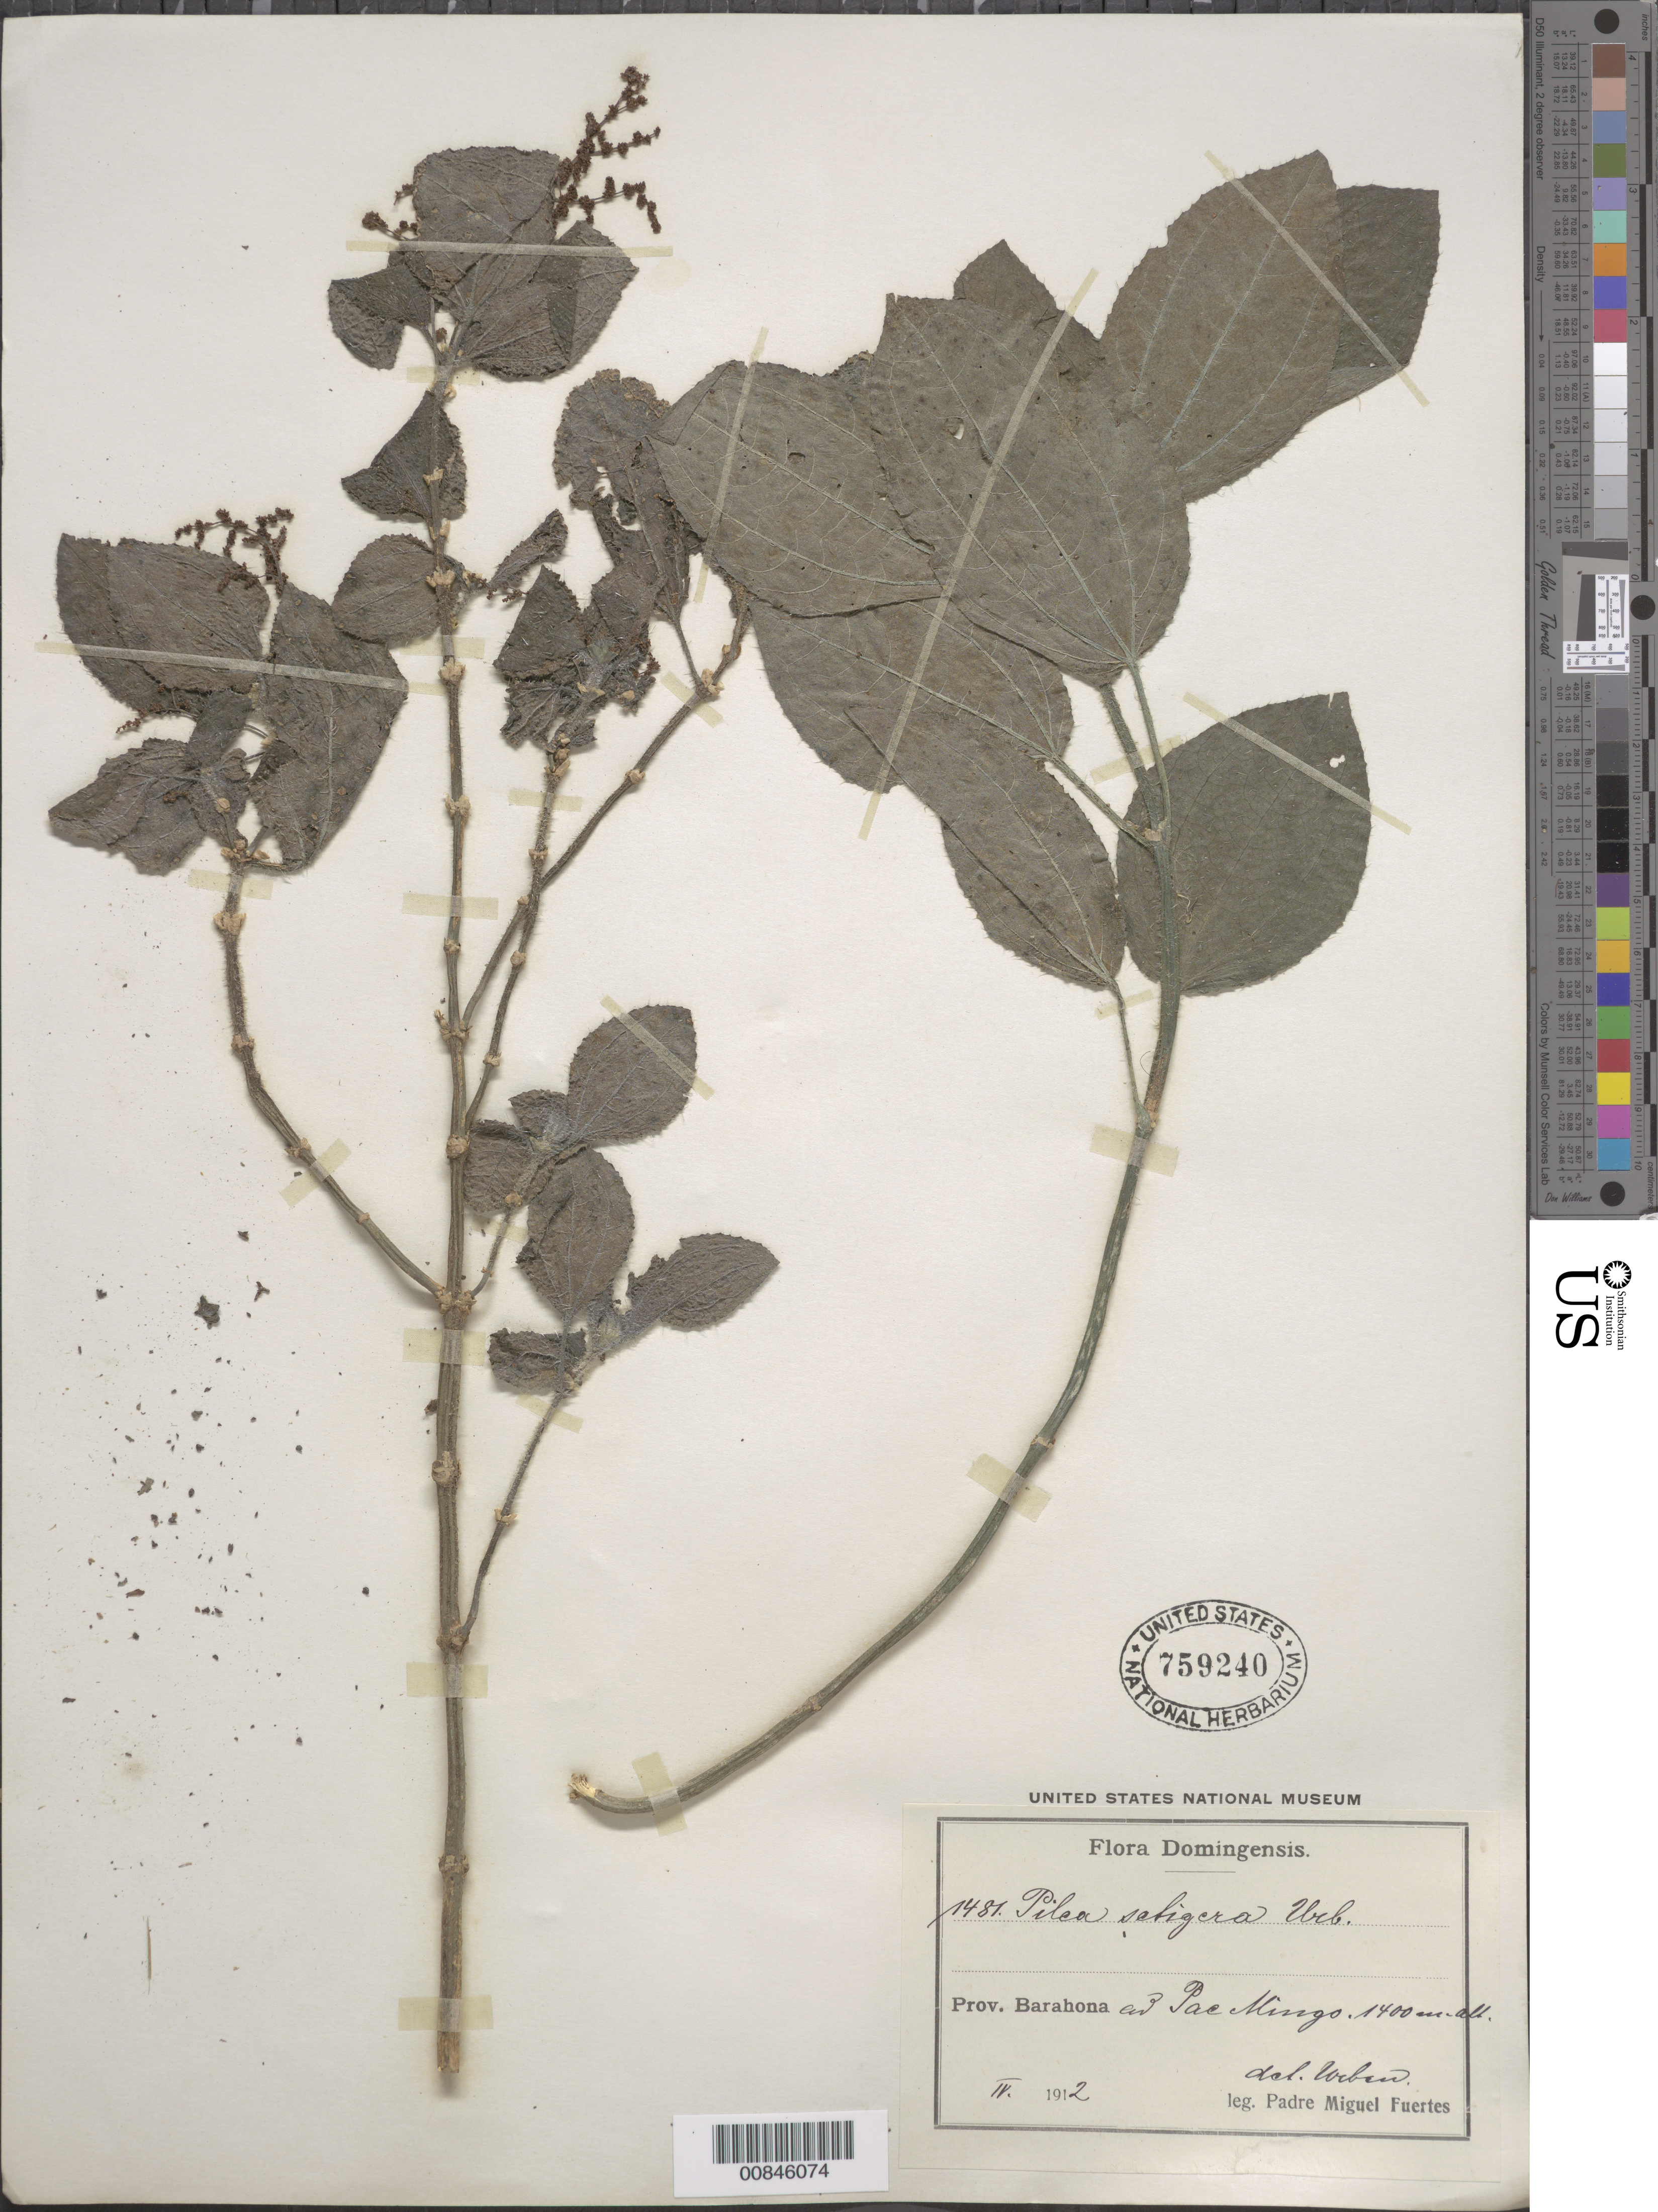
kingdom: Plantae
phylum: Tracheophyta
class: Magnoliopsida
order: Rosales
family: Urticaceae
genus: Pilea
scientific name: Pilea setigera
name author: Urb.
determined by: Urban, Ignatz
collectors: M. D. Fuertes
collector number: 1481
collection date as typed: Apr 1912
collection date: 1912-04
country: Dominican Republic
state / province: Barahona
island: Hispaniola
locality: Ad Pae Mingo.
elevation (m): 1400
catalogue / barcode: US 759240